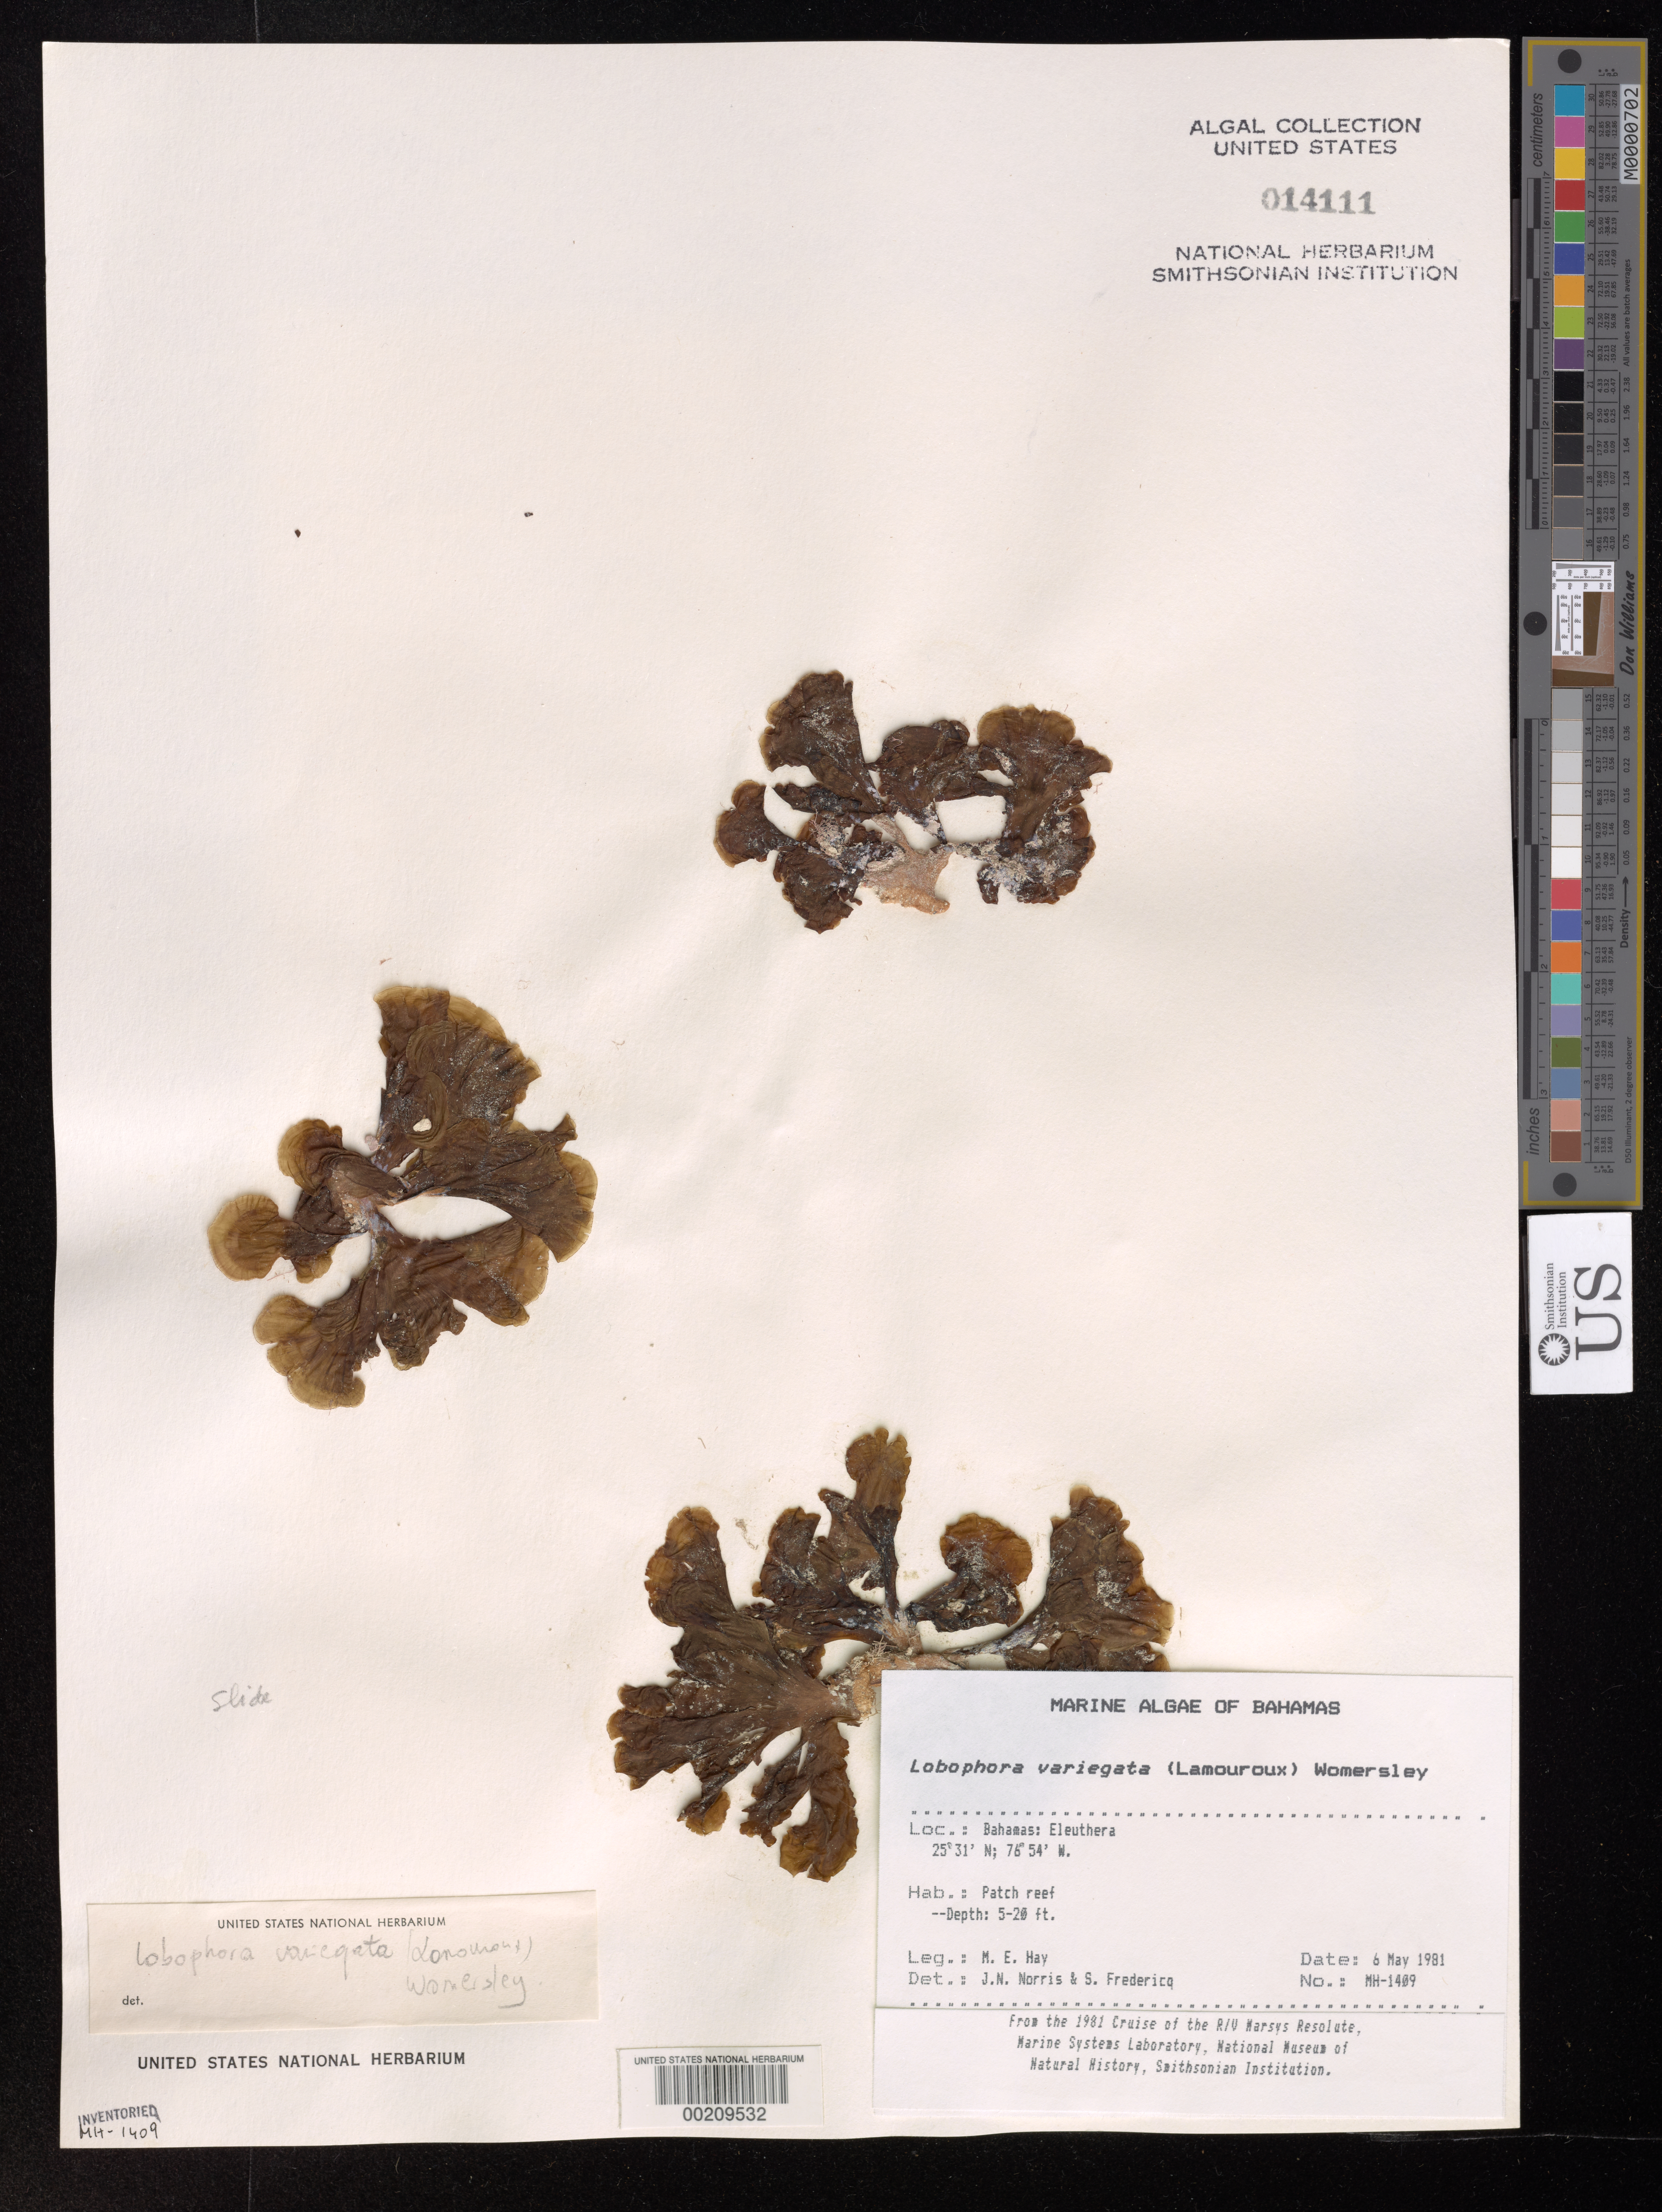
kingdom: Chromista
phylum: Ochrophyta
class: Phaeophyceae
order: Dictyotales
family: Dictyotaceae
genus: Lobophora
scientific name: Lobophora variegata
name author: (J.V.Lamouroux) Womersley & E.C. Oliveira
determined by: Norris, J. N.; Fredericq, S.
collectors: M. E. Hay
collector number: MEH-1409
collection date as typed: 06 May 1981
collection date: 1981-05-06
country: Bahamas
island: Eleuthera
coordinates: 23 31' N, 76 54' W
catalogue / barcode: US 14111